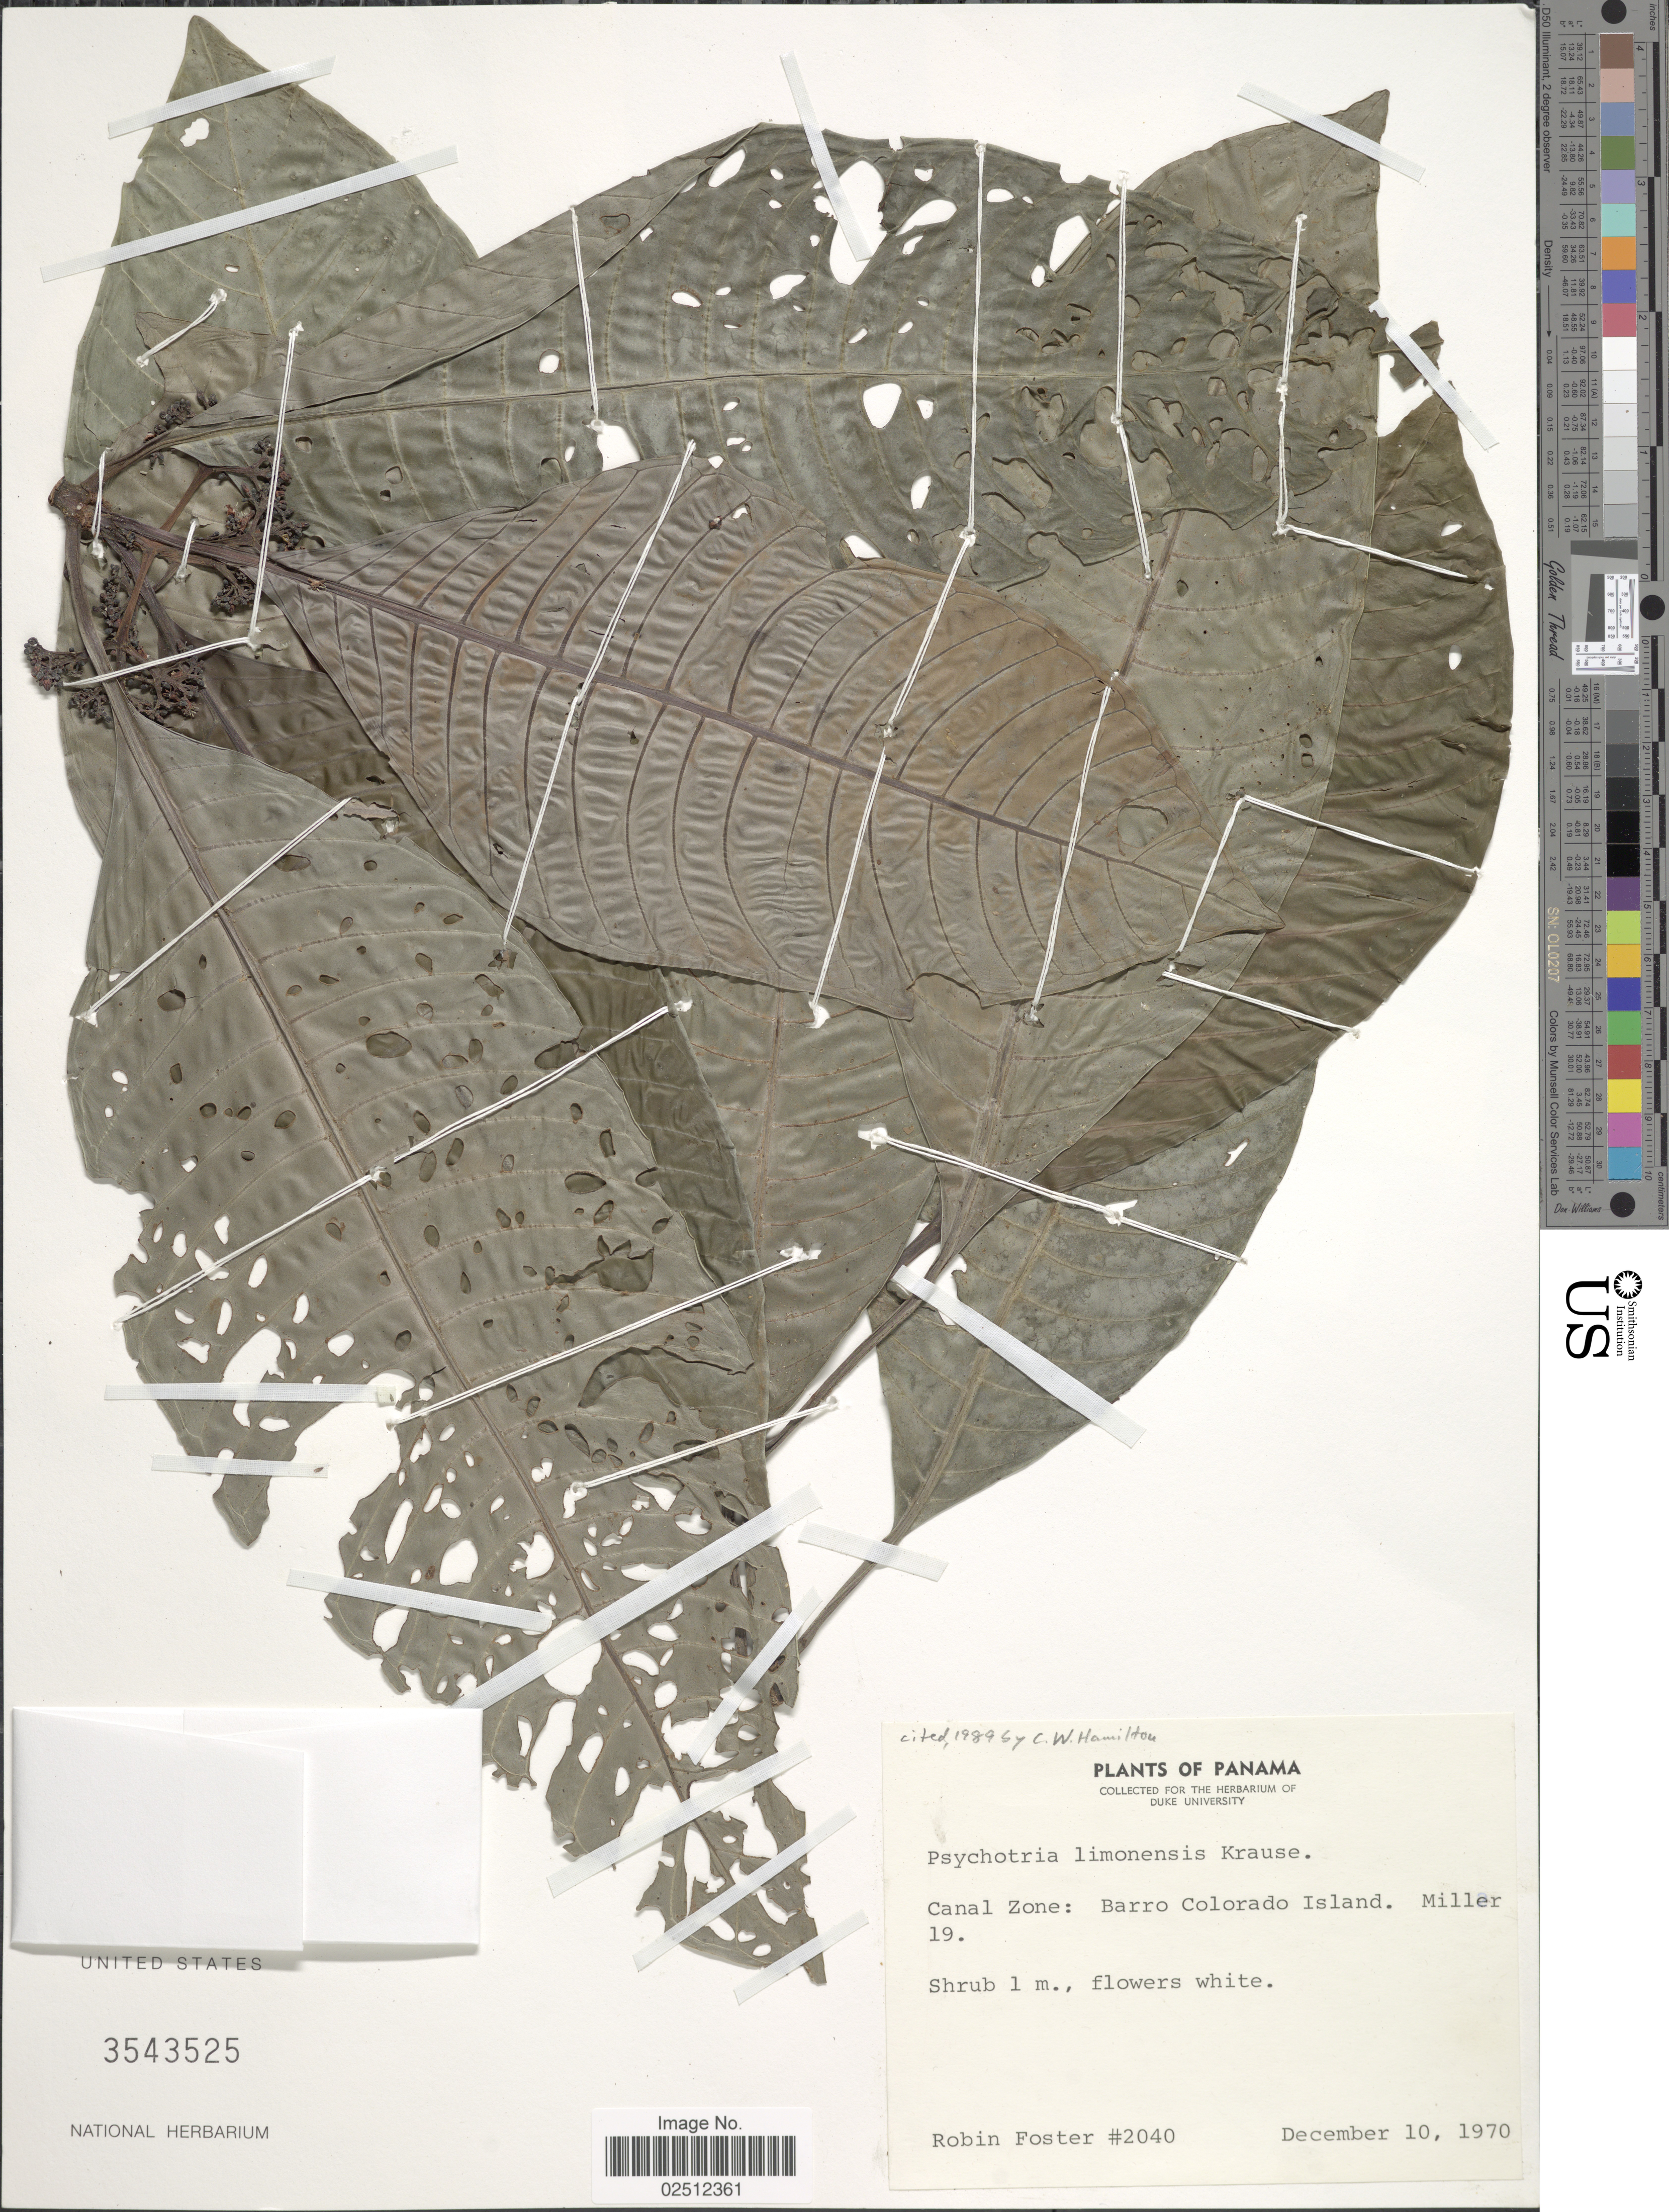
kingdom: Plantae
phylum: Tracheophyta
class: Magnoliopsida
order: Gentianales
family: Rubiaceae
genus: Psychotria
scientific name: Psychotria limonensis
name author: K. Krause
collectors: R. B. Foster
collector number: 2040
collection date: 1970-12-10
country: Panama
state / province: Panamá Oeste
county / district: Canal Zone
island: Barro Colorado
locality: Canal Zone: Barro Colorado Island. Miller 19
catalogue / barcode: US 3543525